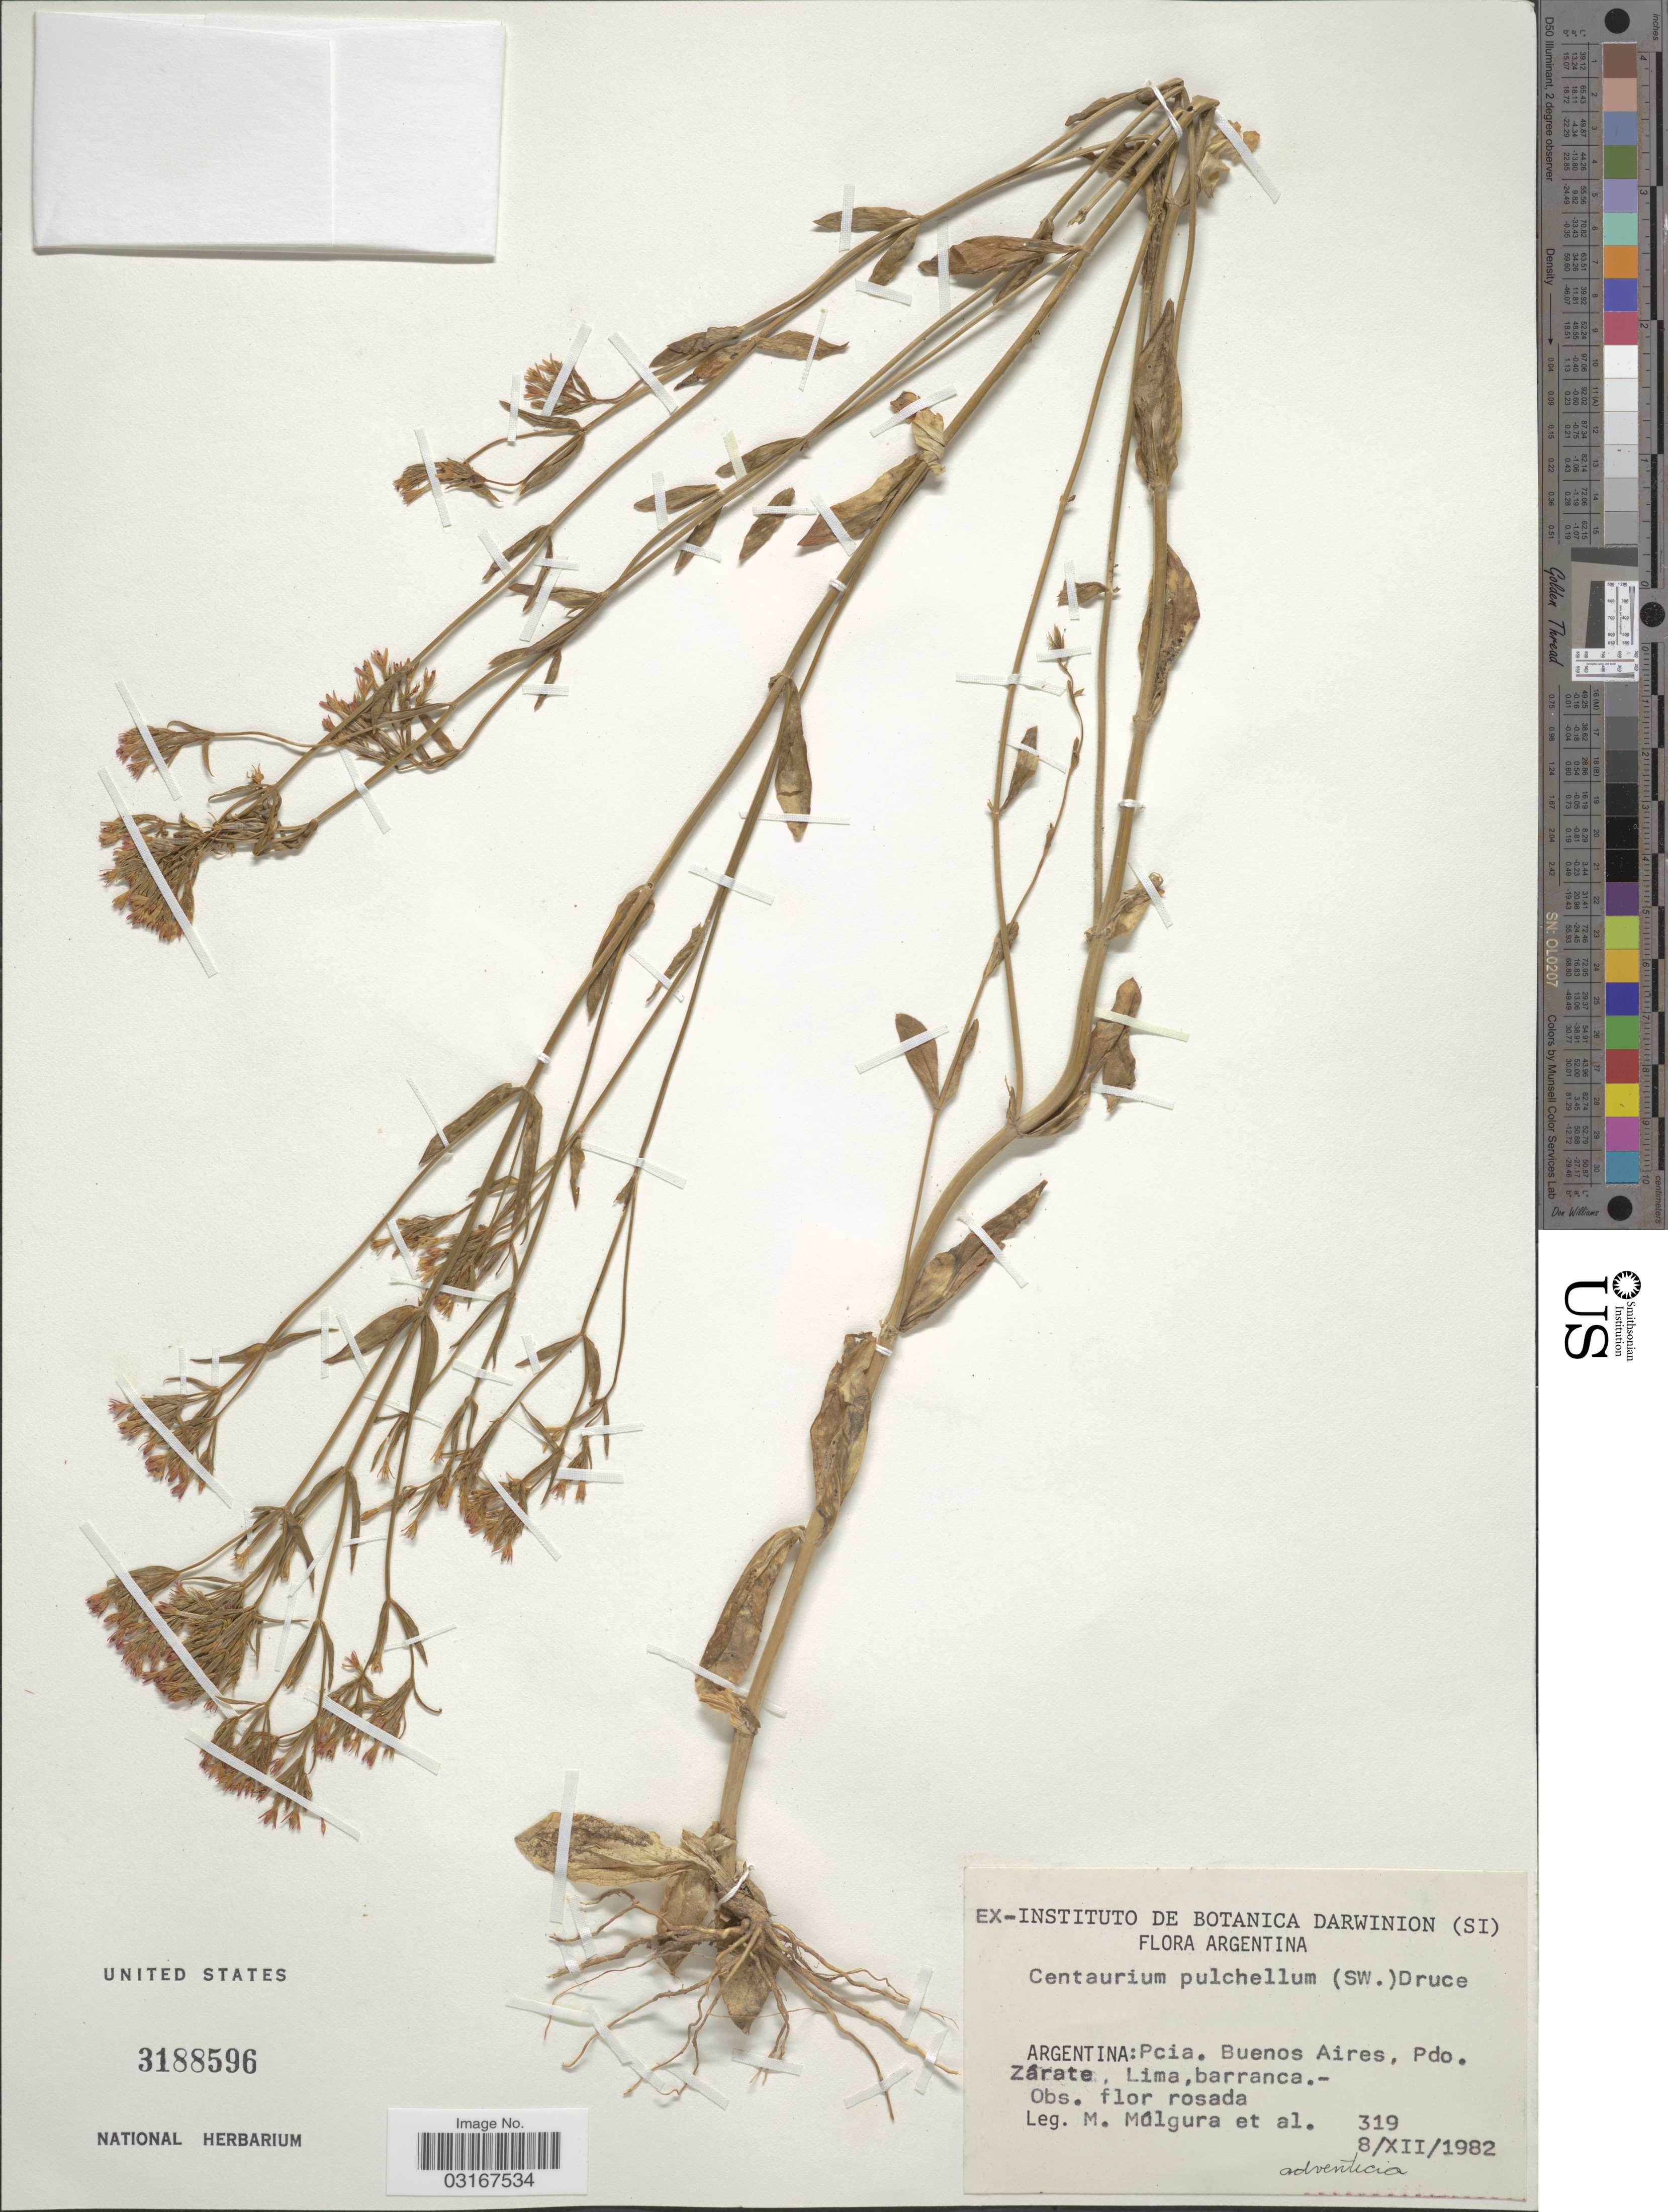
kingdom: Plantae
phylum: Tracheophyta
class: Magnoliopsida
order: Gentianales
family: Gentianaceae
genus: Centaurium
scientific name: Centaurium pulchellum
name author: (Sw.) Druce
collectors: M. Múlgura & et al.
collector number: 319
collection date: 1982-12-08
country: Argentina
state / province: Buenos Aires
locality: Pcia. Buenos Aires, Pdo. Zárate, Lima, barranca.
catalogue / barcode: US 3188596